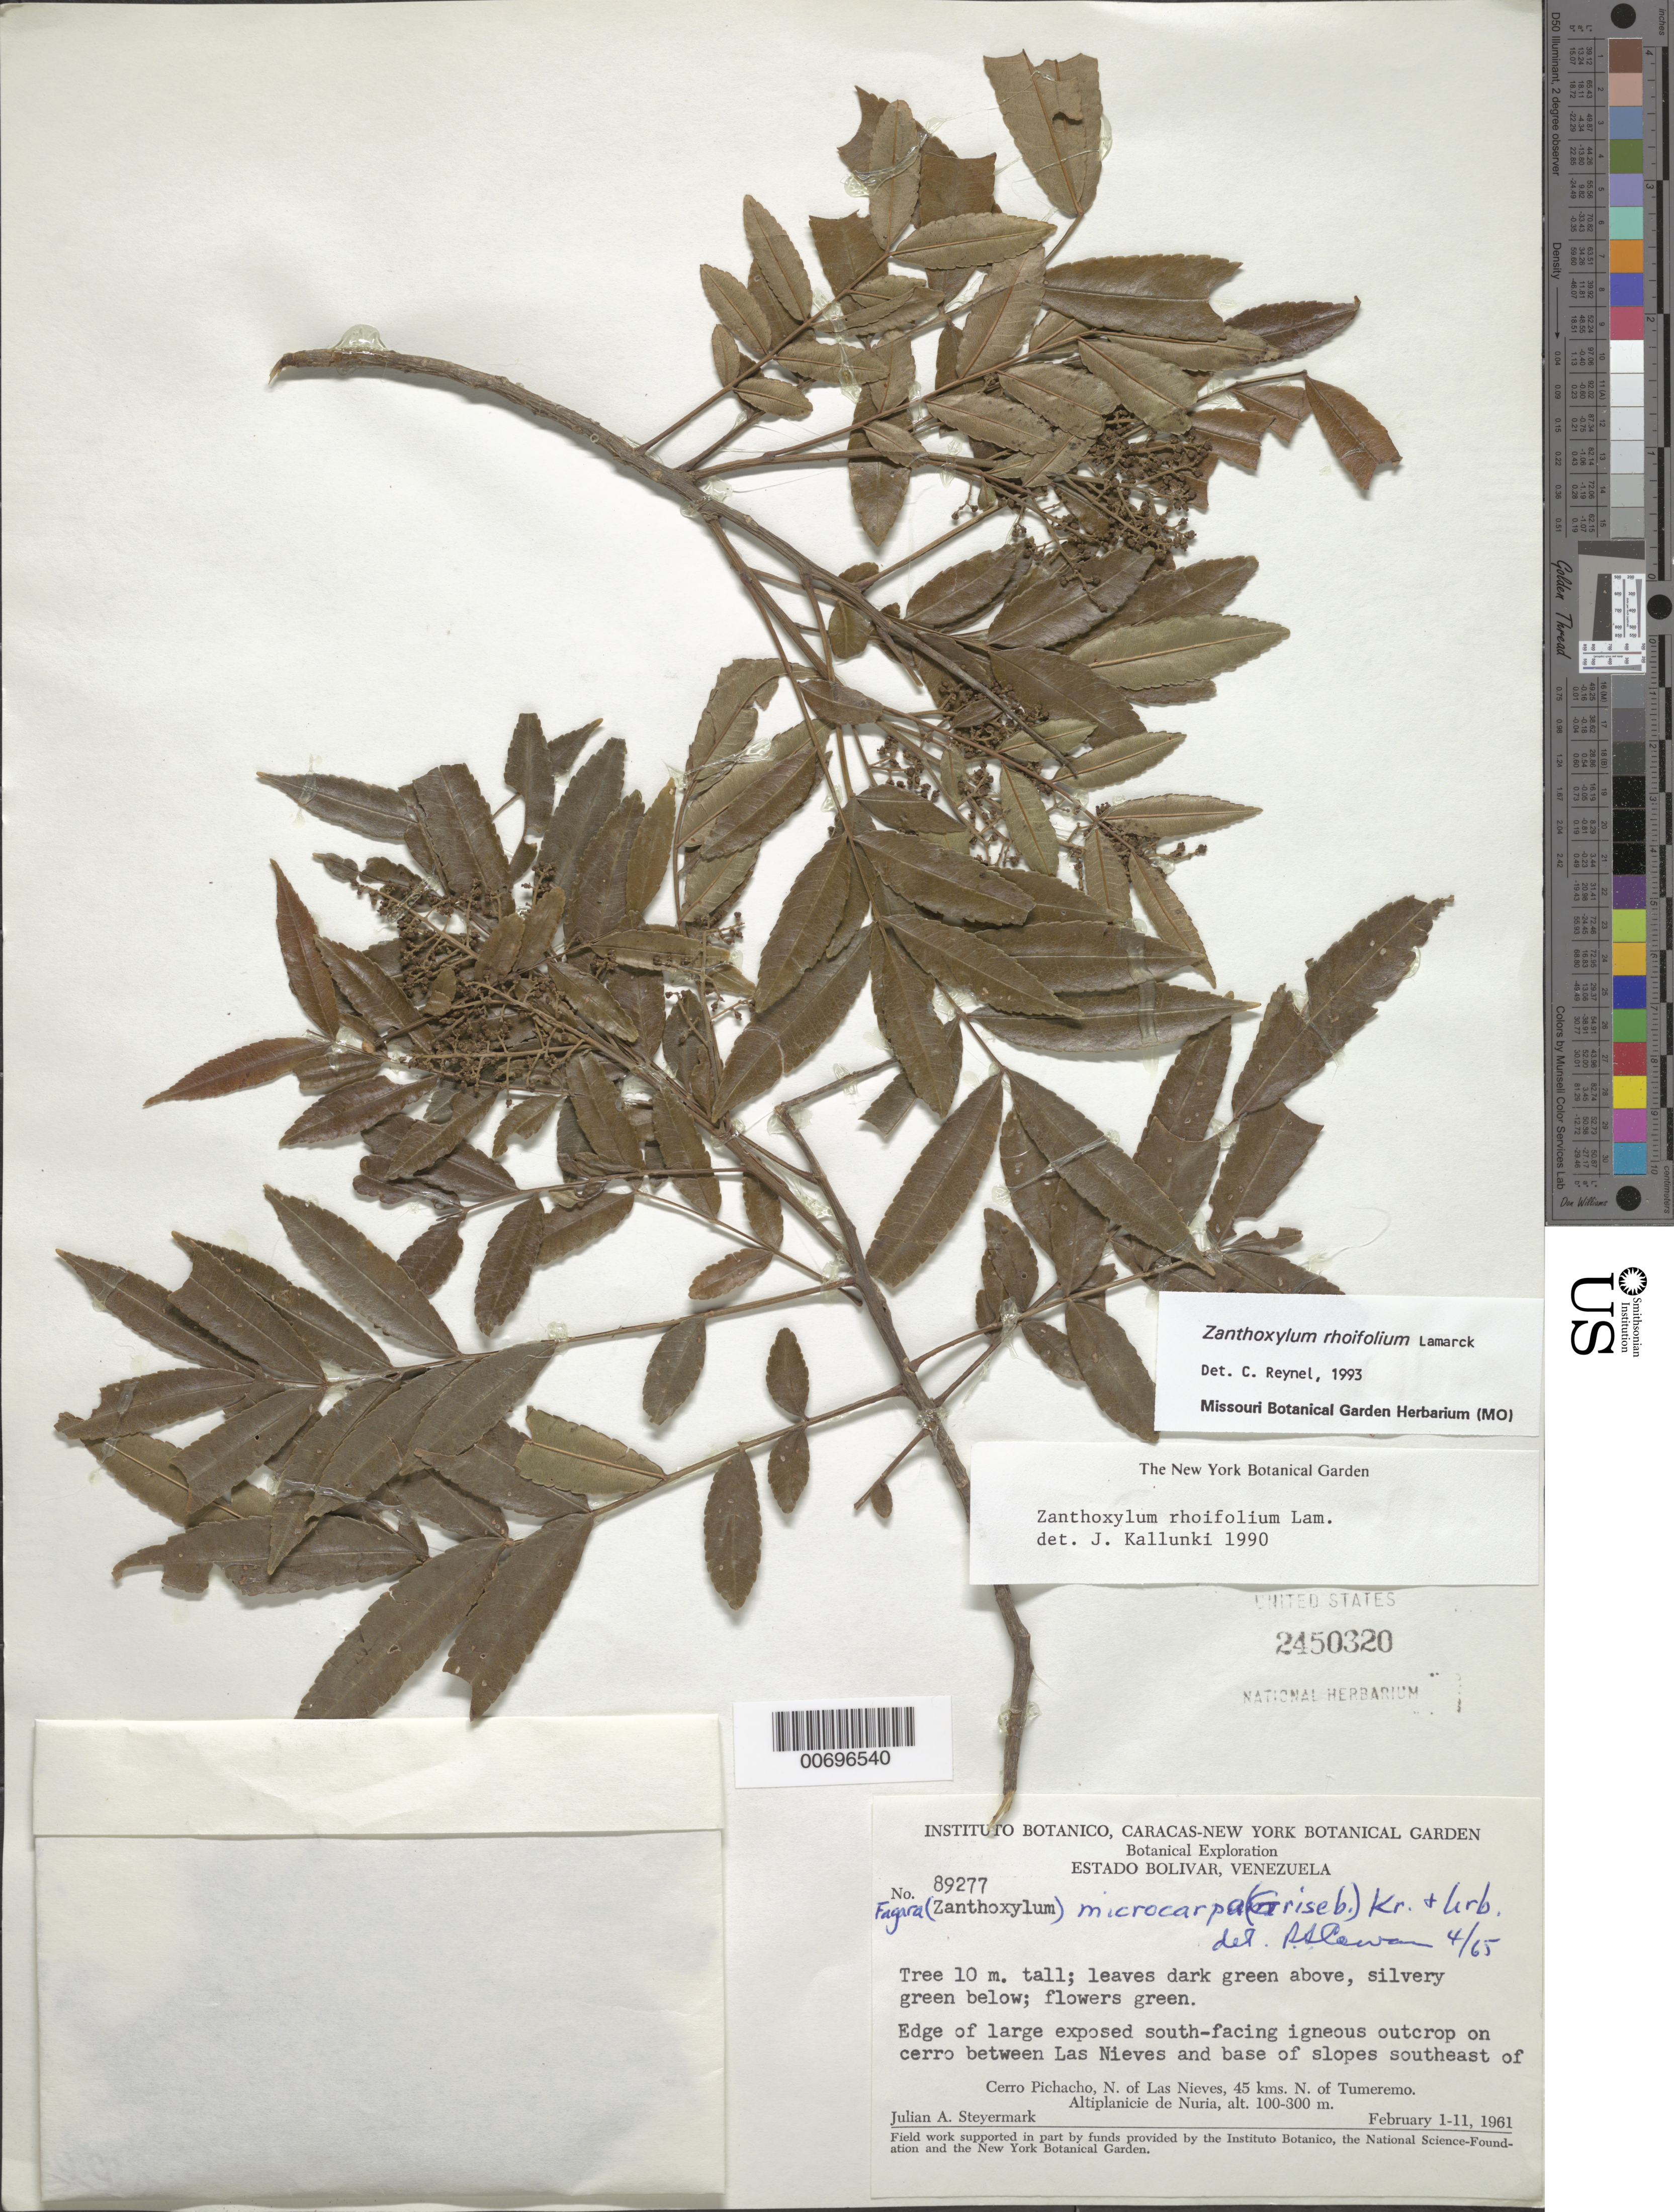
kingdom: Plantae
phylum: Tracheophyta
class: Magnoliopsida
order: Sapindales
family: Rutaceae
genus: Zanthoxylum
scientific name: Zanthoxylum rhoifolium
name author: Lam.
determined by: Reynel, Carlos A., (MO), Missouri Botanical Garden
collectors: J. Steyermark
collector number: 89277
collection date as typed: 1-Feb-61 to 11-Feb-61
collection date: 1961-02-01/1961-02-11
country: Venezuela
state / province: Bolívar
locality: Cerro El Picacho, SE of; N of Las Nieves, 45 km N of Tumeremo, Altiplanicie de Nuria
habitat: Edge of large exposed S facing igneous outcrop on cerro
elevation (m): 100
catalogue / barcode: US 2450320